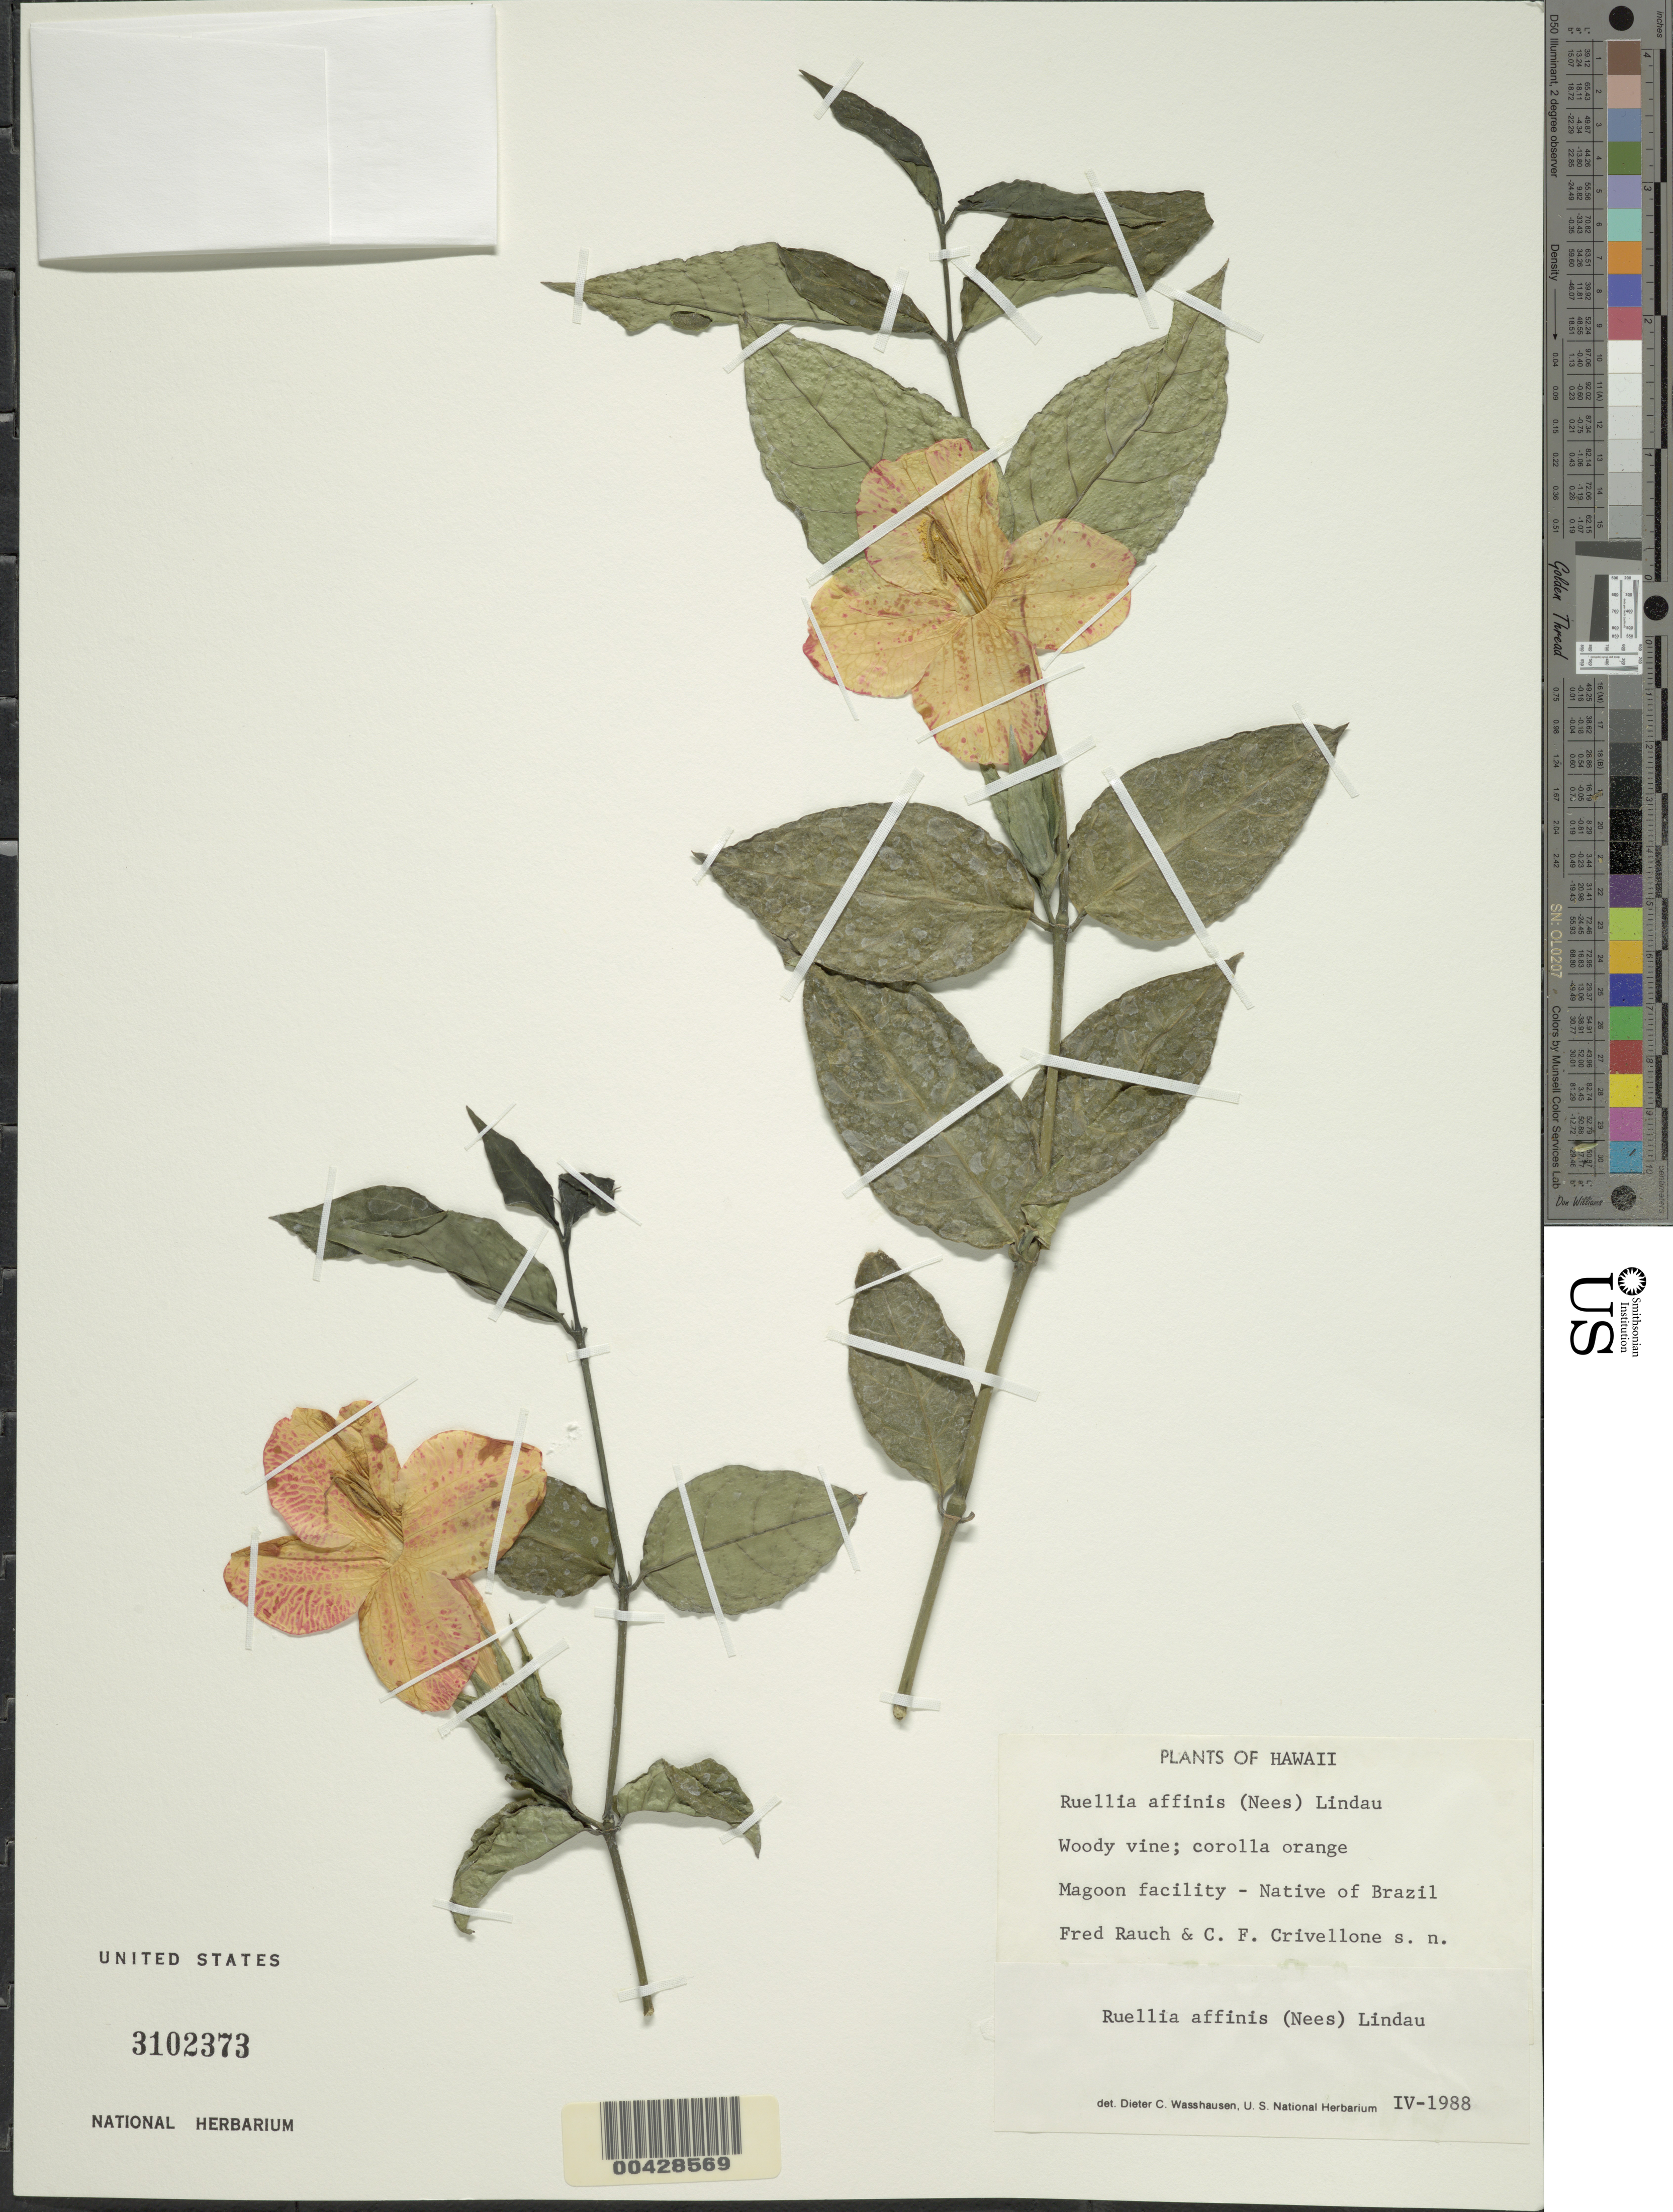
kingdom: Plantae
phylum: Tracheophyta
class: Magnoliopsida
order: Lamiales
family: Acanthaceae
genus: Ruellia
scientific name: Ruellia affinis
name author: (Schrad.) Lindau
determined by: Wasshausen, Dieter C., (BOT), Smithsonian Institution - National Museum of Natural History (UNITED STATES)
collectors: F. Rauch & C. Crivellone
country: United States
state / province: Hawaii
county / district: Honolulu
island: Oahu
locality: Magoon facility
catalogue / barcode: US 3102373